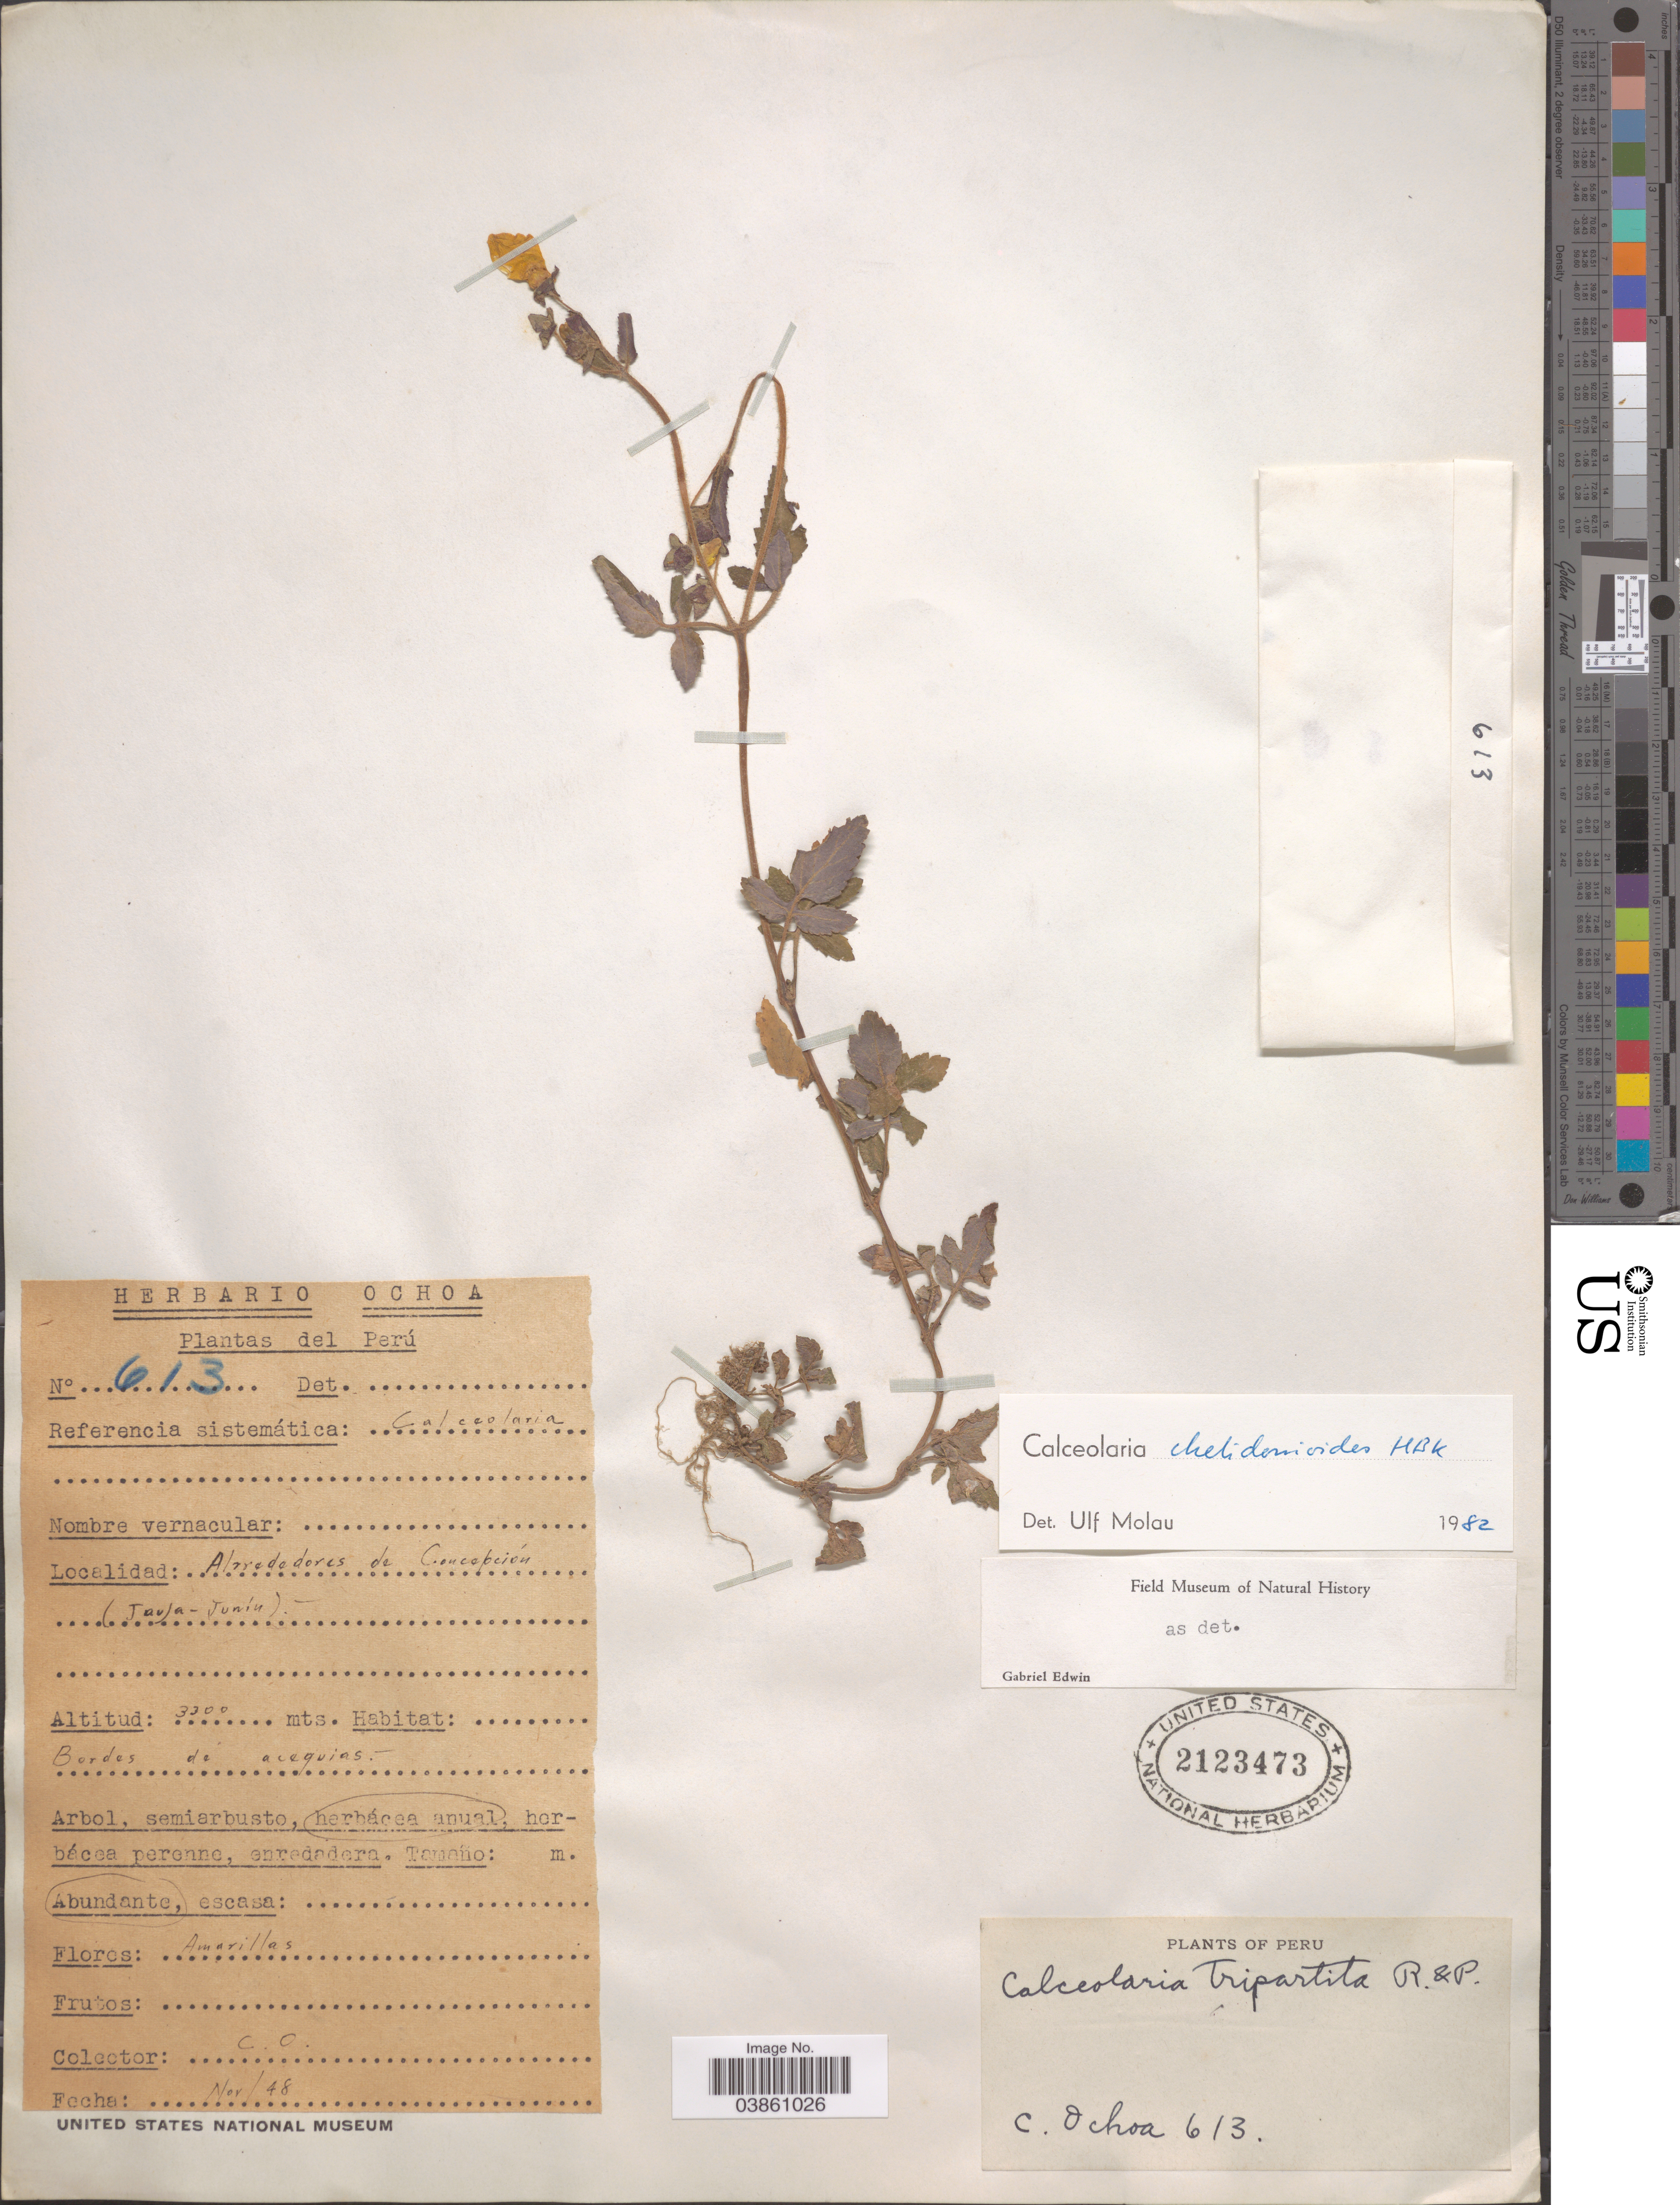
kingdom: Plantae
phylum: Tracheophyta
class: Magnoliopsida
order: Lamiales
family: Calceolariaceae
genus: Calceolaria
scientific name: Calceolaria chelidonioides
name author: Kunth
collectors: C. Ochoa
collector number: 613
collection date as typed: Transcribed d/m/y: /11/48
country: Peru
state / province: Junín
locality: Alrededores de Concepción (Jauja-Junín).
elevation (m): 3300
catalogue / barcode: US 2123473